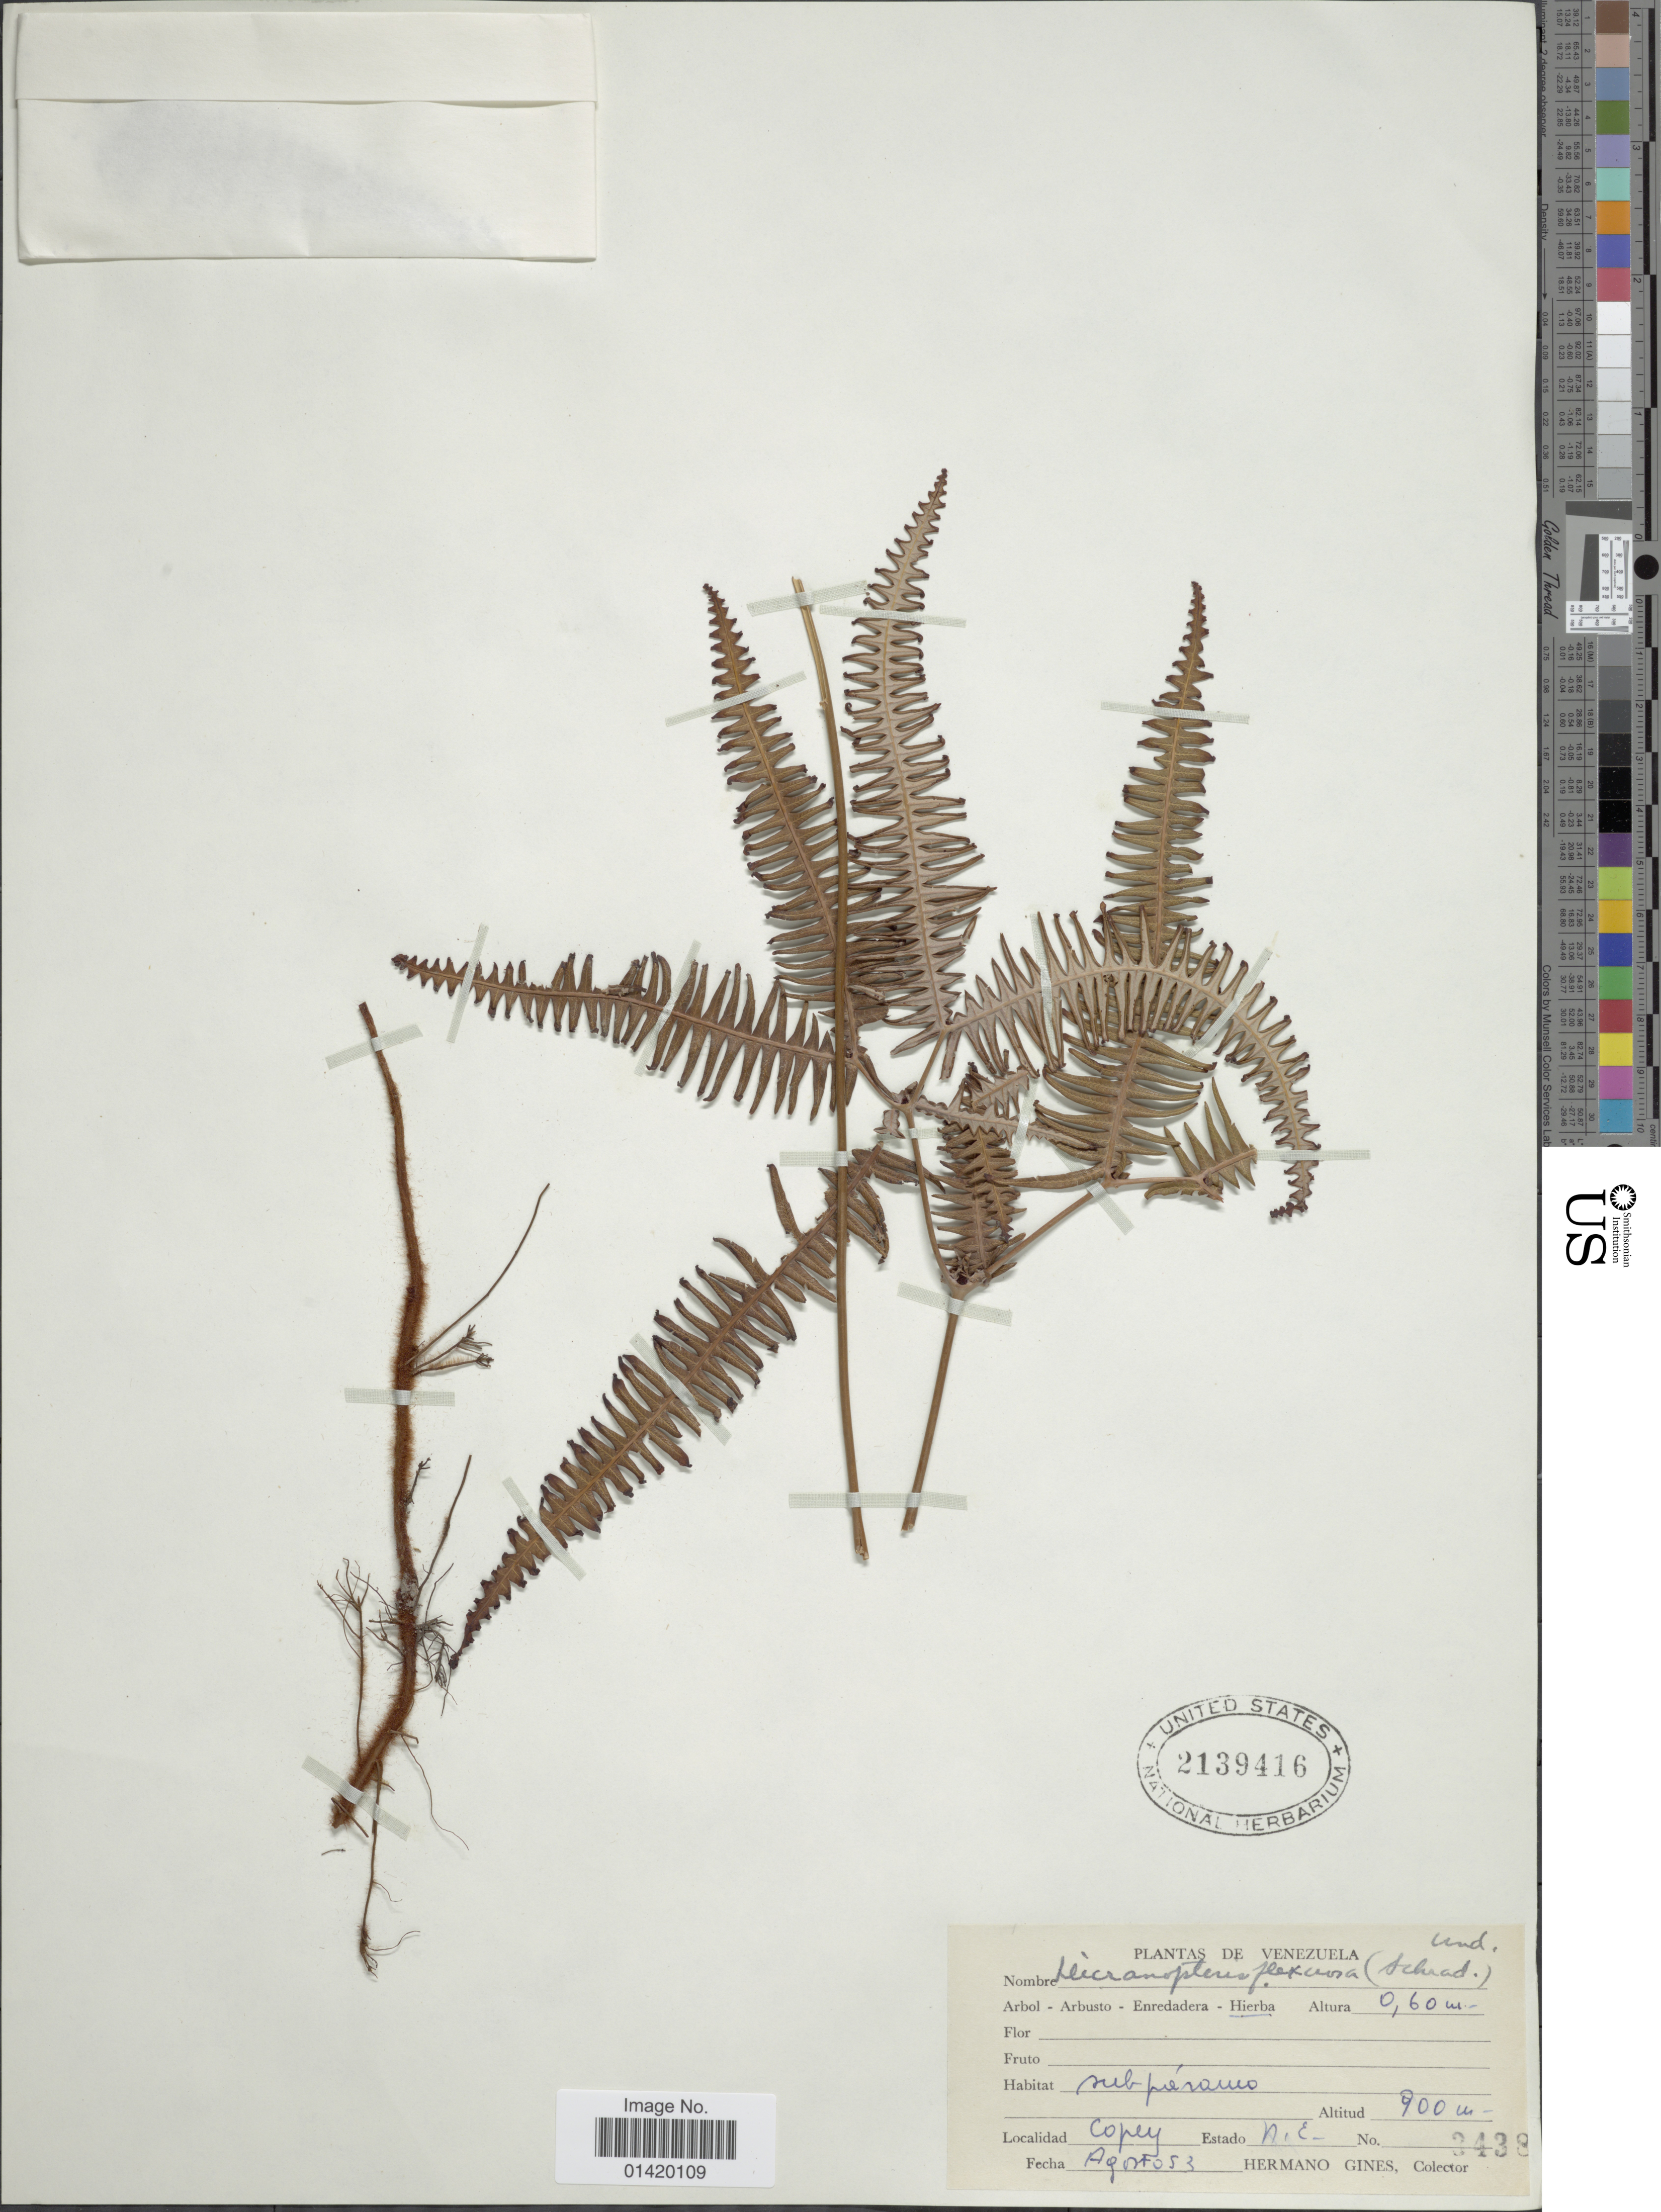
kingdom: Plantae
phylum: Tracheophyta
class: Polypodiopsida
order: Gleicheniales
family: Gleicheniaceae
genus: Dicranopteris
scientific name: Dicranopteris flexuosa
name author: (Schrad.) Underw.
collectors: Bro. Gines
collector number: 3438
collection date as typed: Transcribed d/m/y: /8/53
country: Venezuela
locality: Copey, Estado N.E.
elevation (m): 900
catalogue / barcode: US 2139416